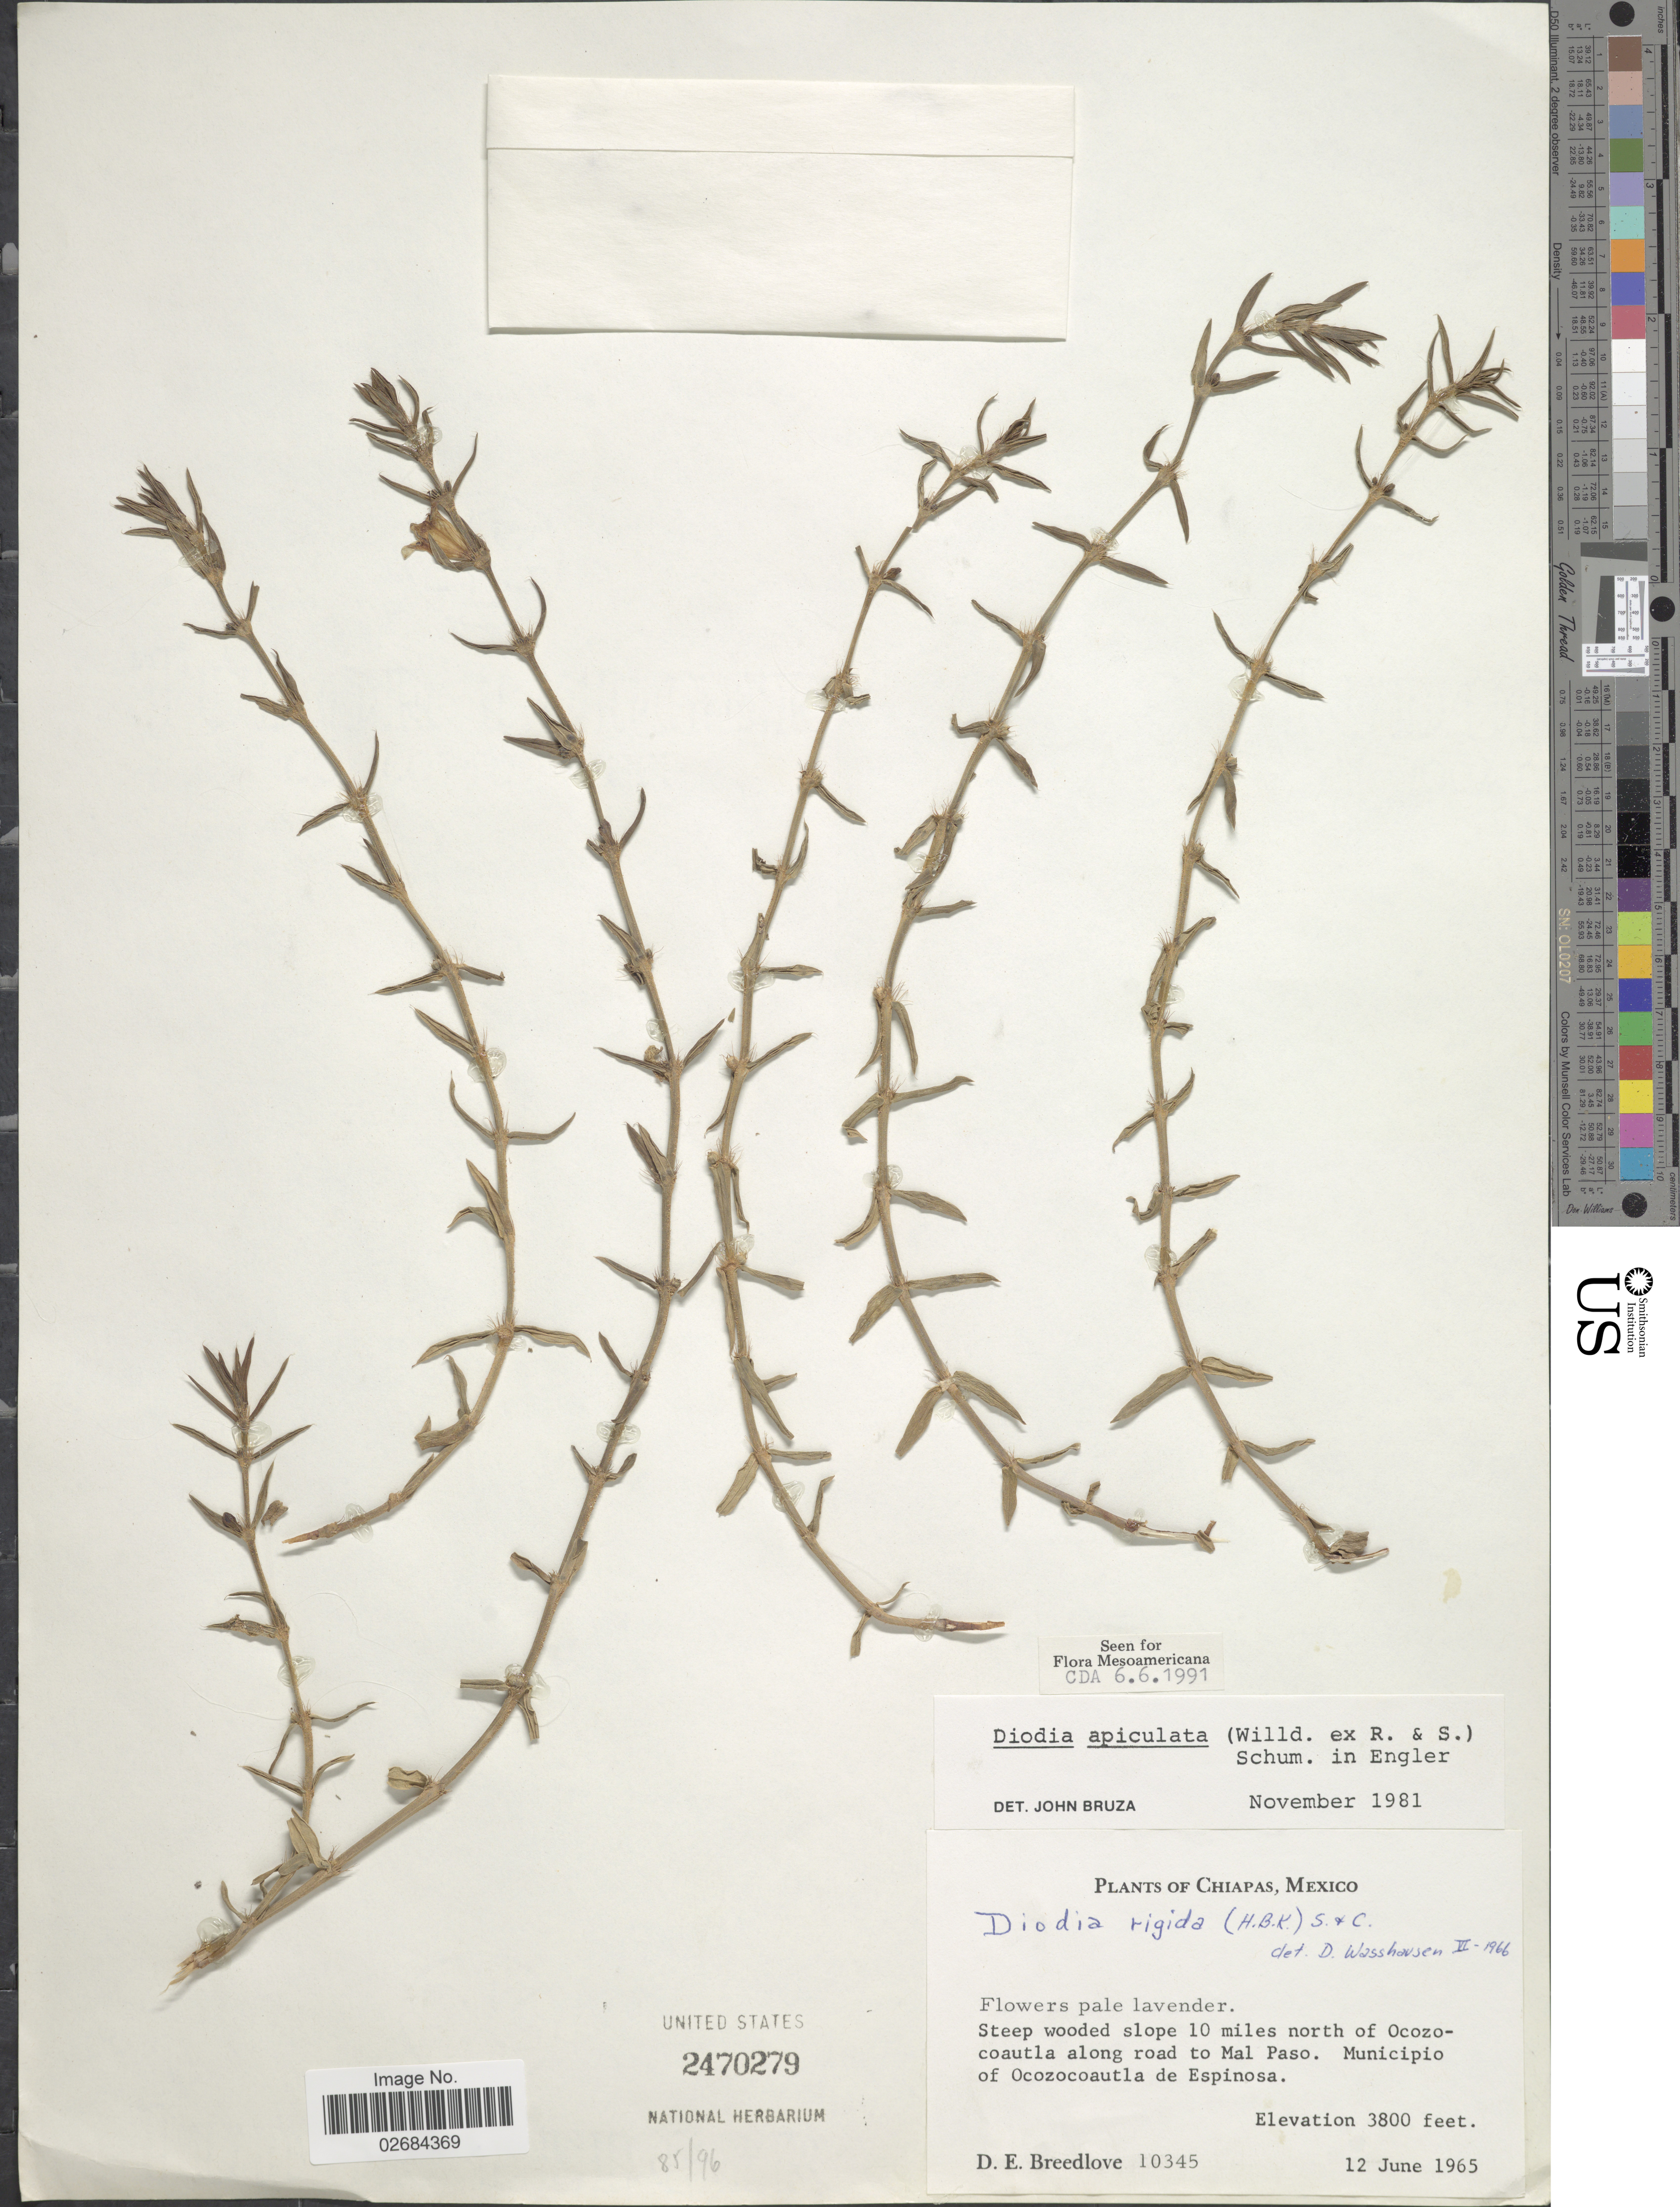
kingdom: Plantae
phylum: Tracheophyta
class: Magnoliopsida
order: Gentianales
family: Rubiaceae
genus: Diodia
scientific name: Diodia apiculata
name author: (Willd. ex Roem. & Schult.) K. Schum.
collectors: D. E. Breedlove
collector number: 10345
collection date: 1965-06-12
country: Mexico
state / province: Chiapas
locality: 10 miles north of Ocozocoautla along road to Mal Paso. Municipio of Ocozocoautla de Espinosa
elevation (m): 1158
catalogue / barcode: US 2470279